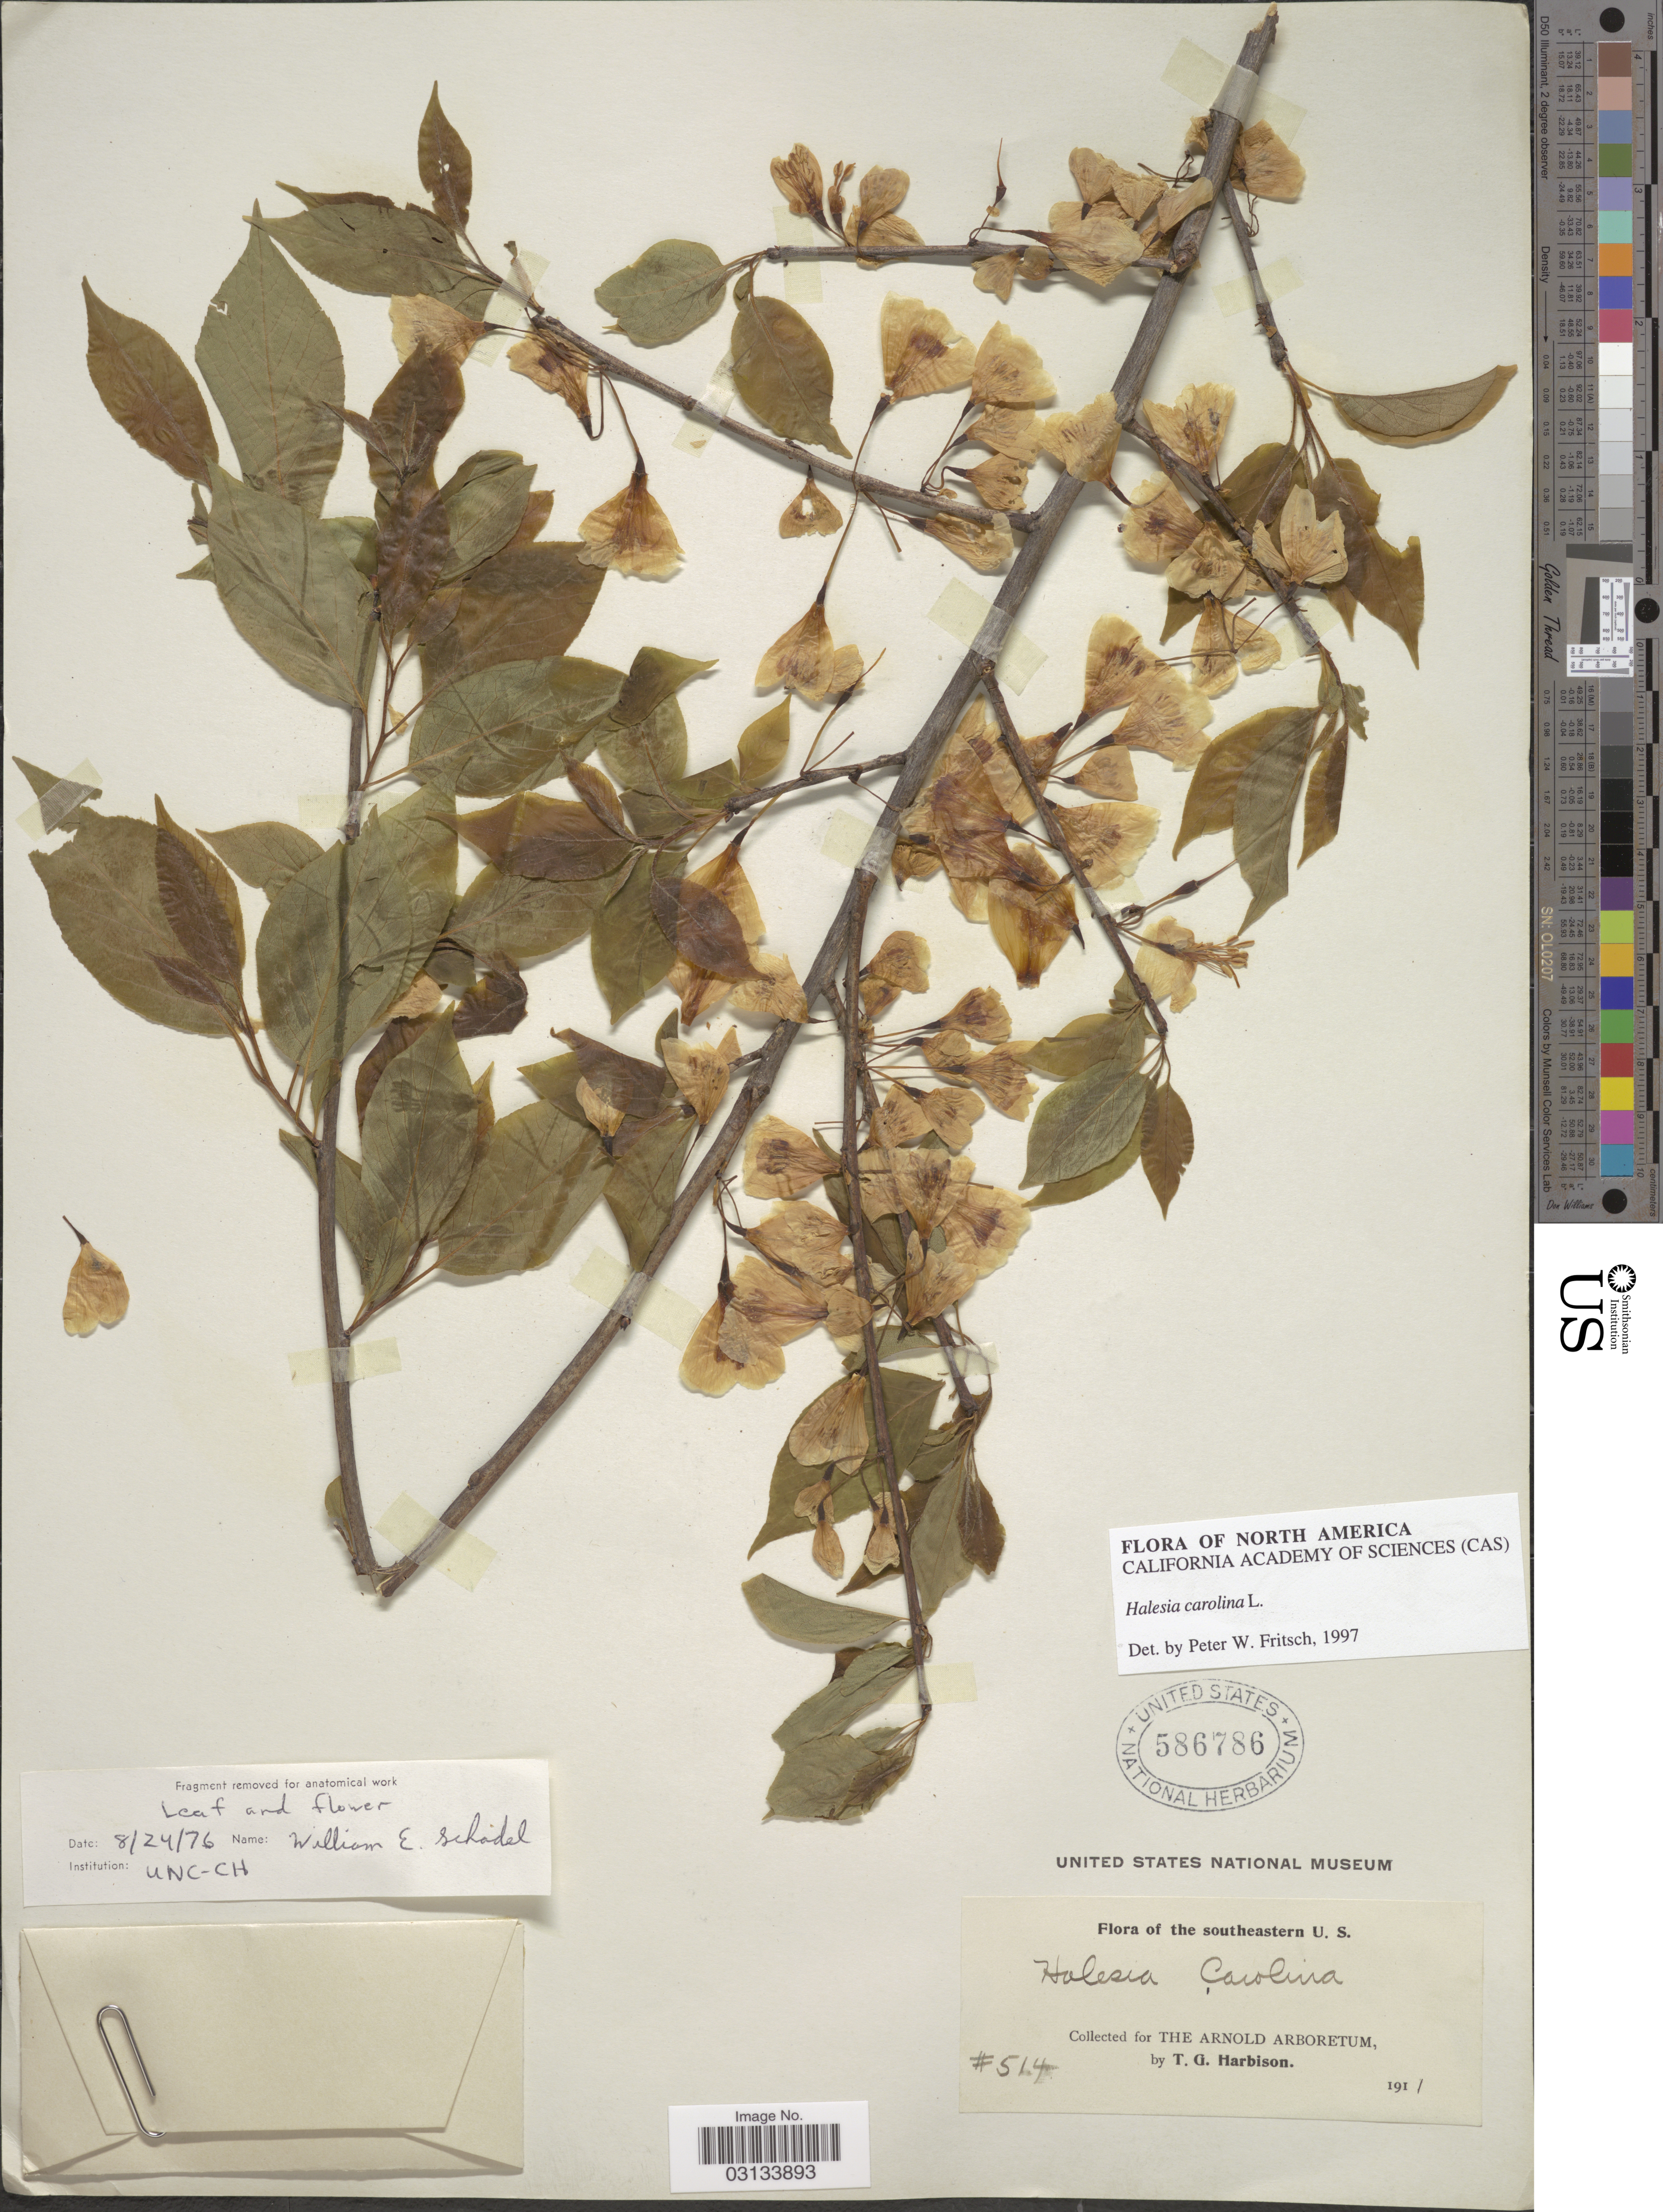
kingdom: Plantae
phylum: Tracheophyta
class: Magnoliopsida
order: Ericales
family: Styracaceae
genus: Halesia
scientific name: Halesia carolina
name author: L.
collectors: T. Harbison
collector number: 514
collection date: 1911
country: United States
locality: Southeastern U. S.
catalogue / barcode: US 586786